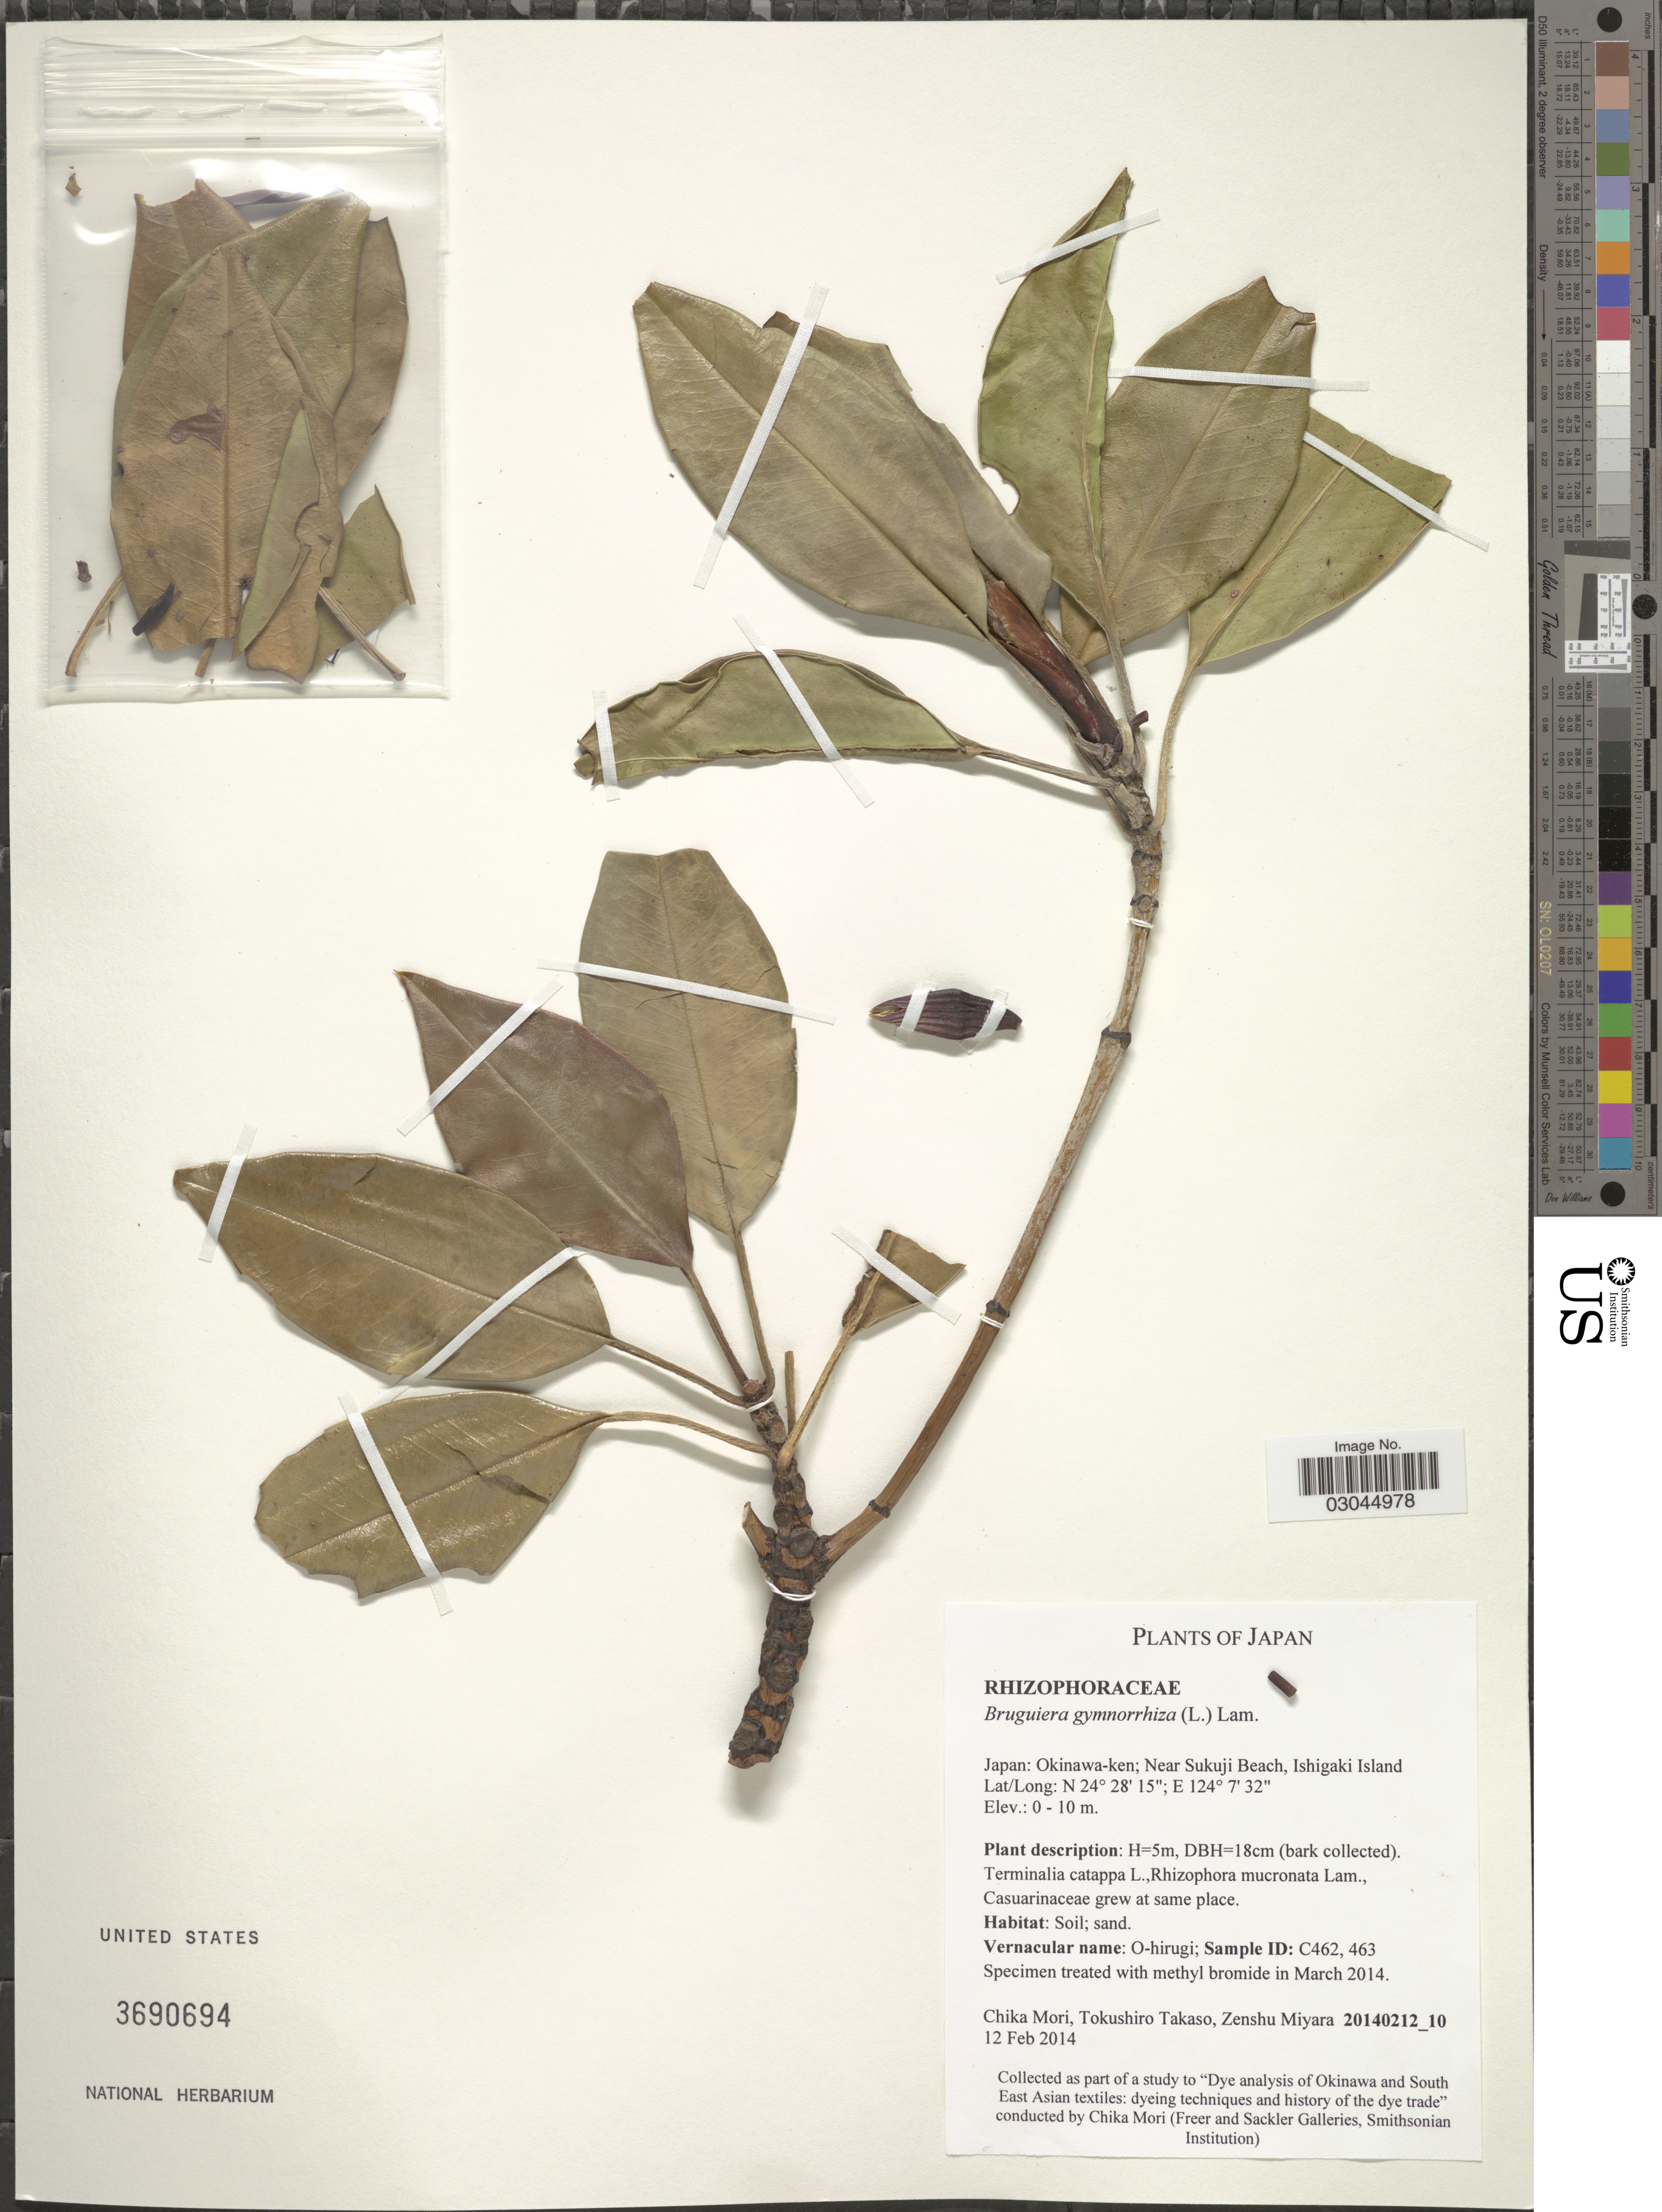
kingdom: Plantae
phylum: Tracheophyta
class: Magnoliopsida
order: Malpighiales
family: Rhizophoraceae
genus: Bruguiera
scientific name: Bruguiera gymnorhiza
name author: (L.) Savigny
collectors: C. Mori, T. Takaso & Z. Miyara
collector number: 20140212-10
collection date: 2014-02-12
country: Japan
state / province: Okinawa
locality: Okinawa-ken; Near Sukuji Beach, Ishigaki Island.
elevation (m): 0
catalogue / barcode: US 3690694